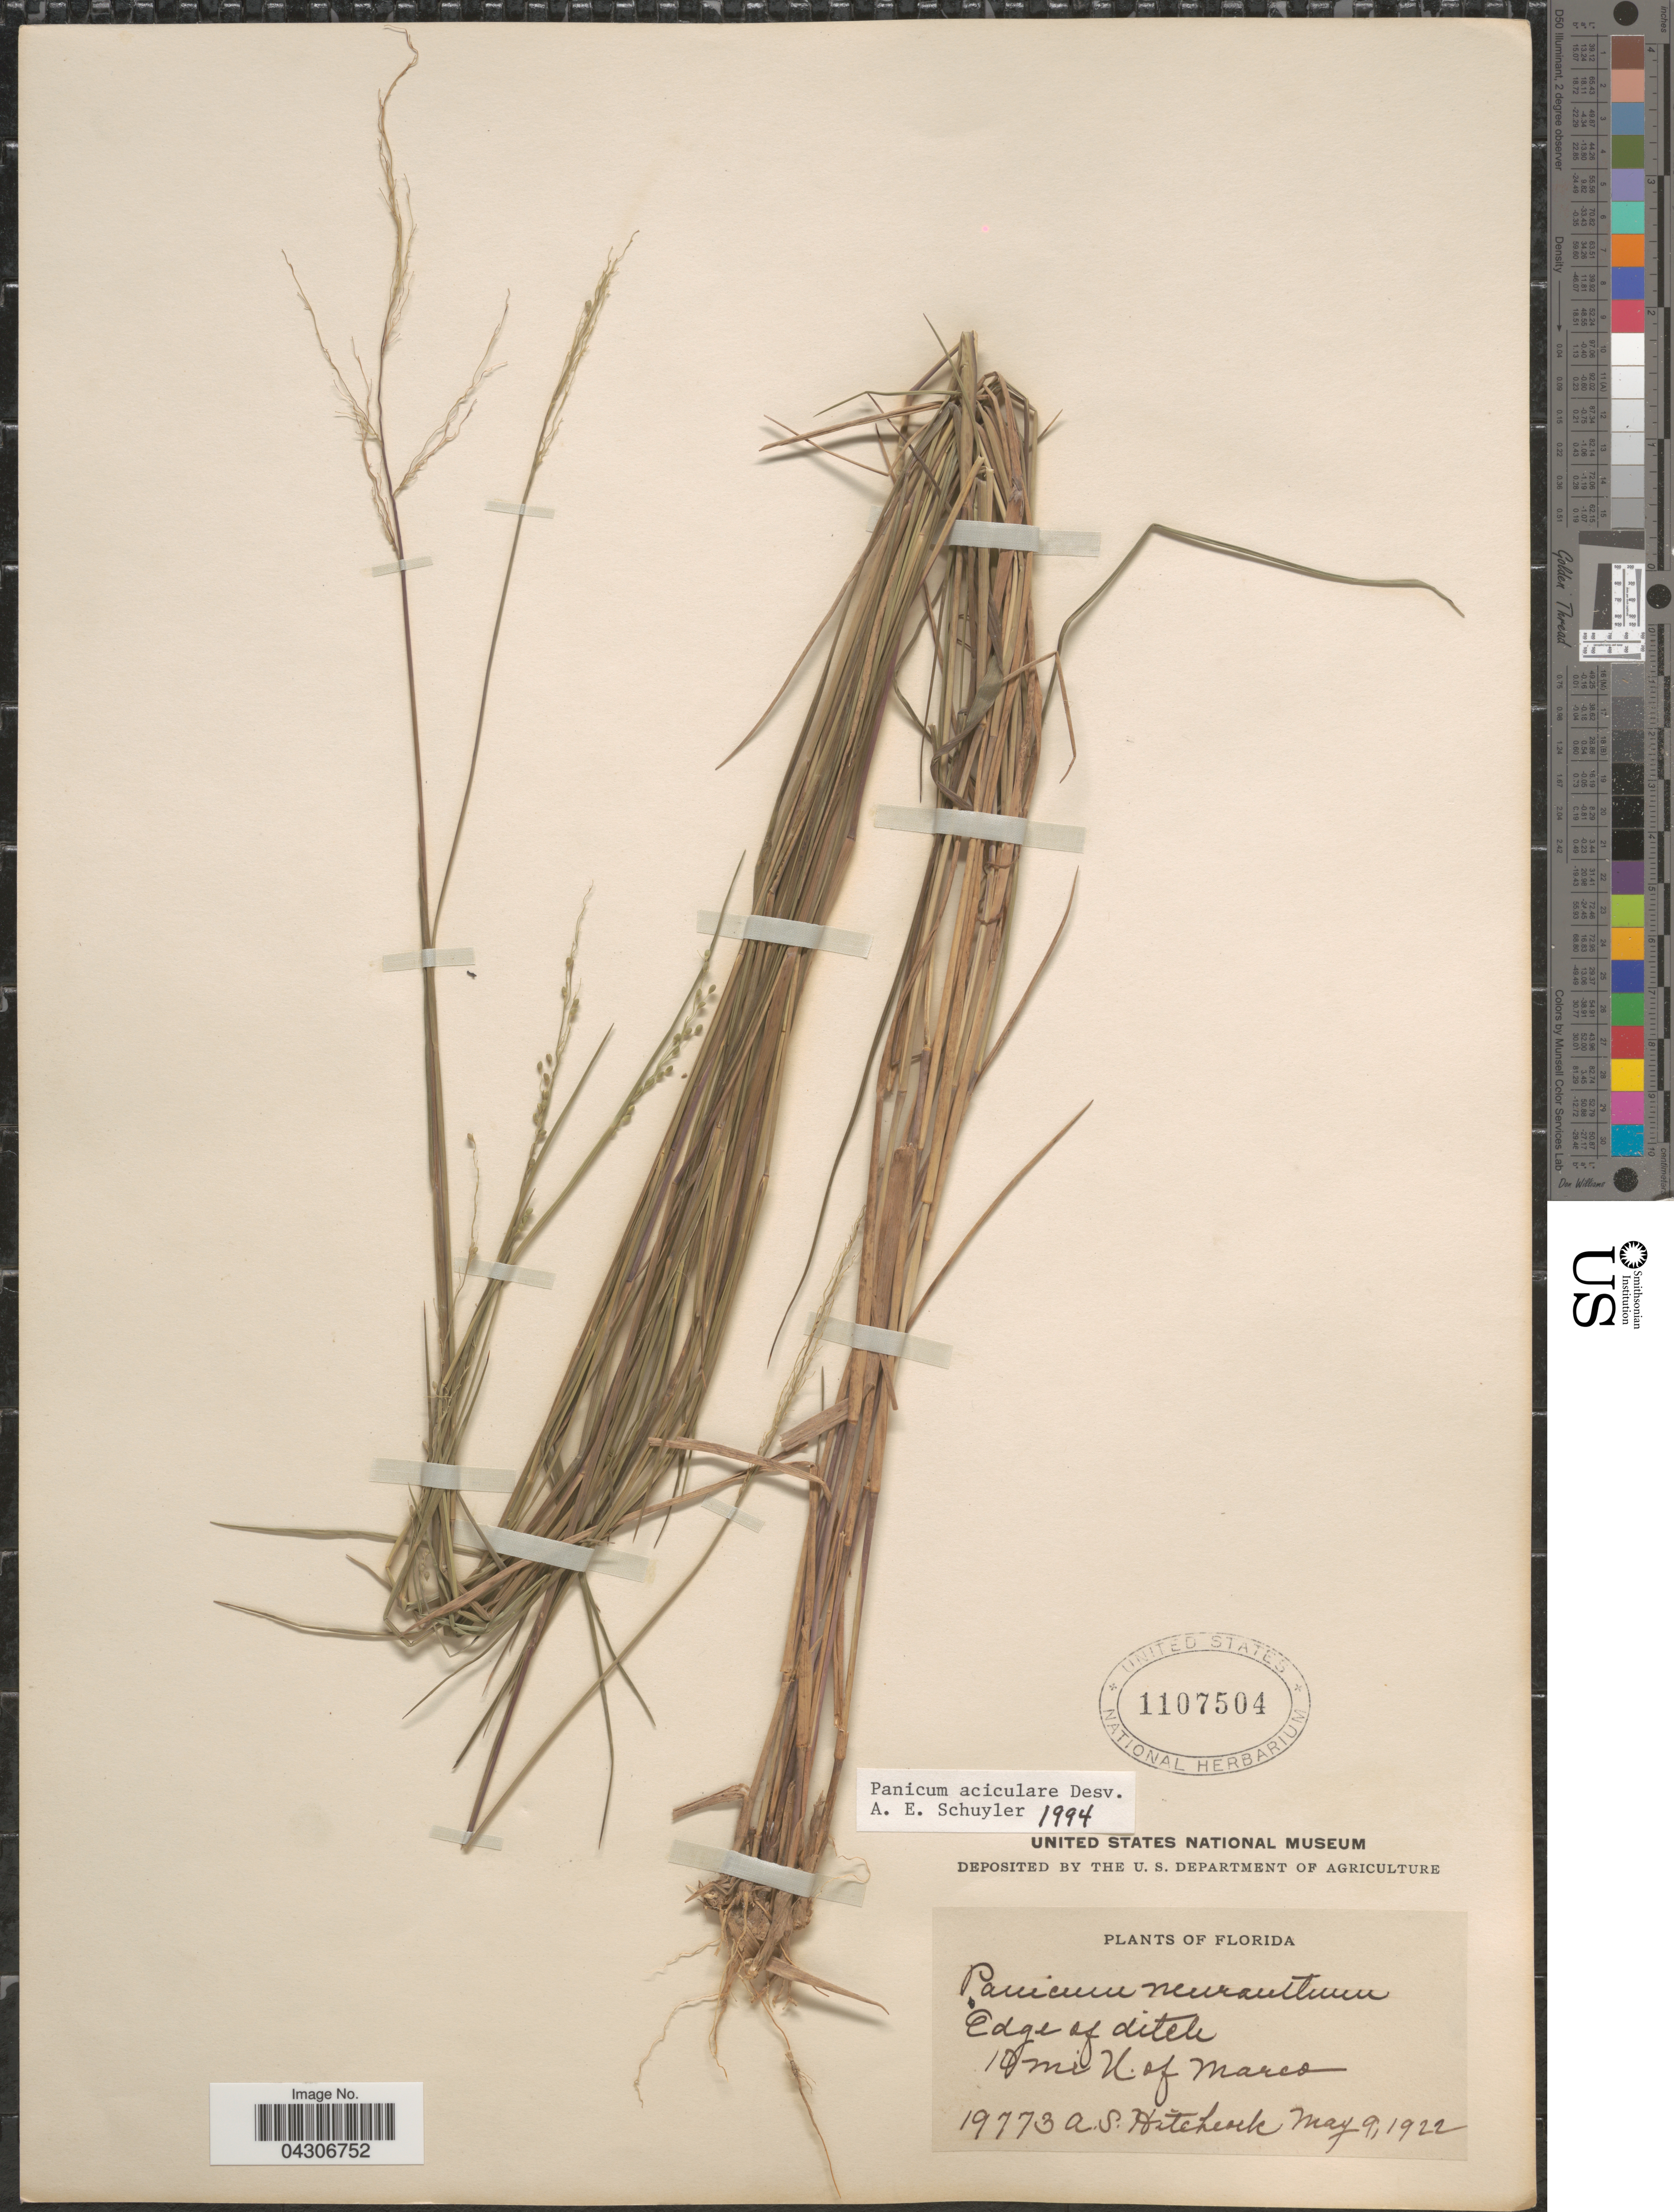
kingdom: Plantae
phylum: Tracheophyta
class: Liliopsida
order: Poales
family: Poaceae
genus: Dichanthelium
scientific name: Dichanthelium aciculare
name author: (Desv. ex Poir.) Gould & C.A. Clark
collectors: A. S. Hitchcock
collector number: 19773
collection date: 1922-05-09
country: United States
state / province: Florida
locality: Edge of ditch. 10 mi N. of Marco.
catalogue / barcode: US 1107504